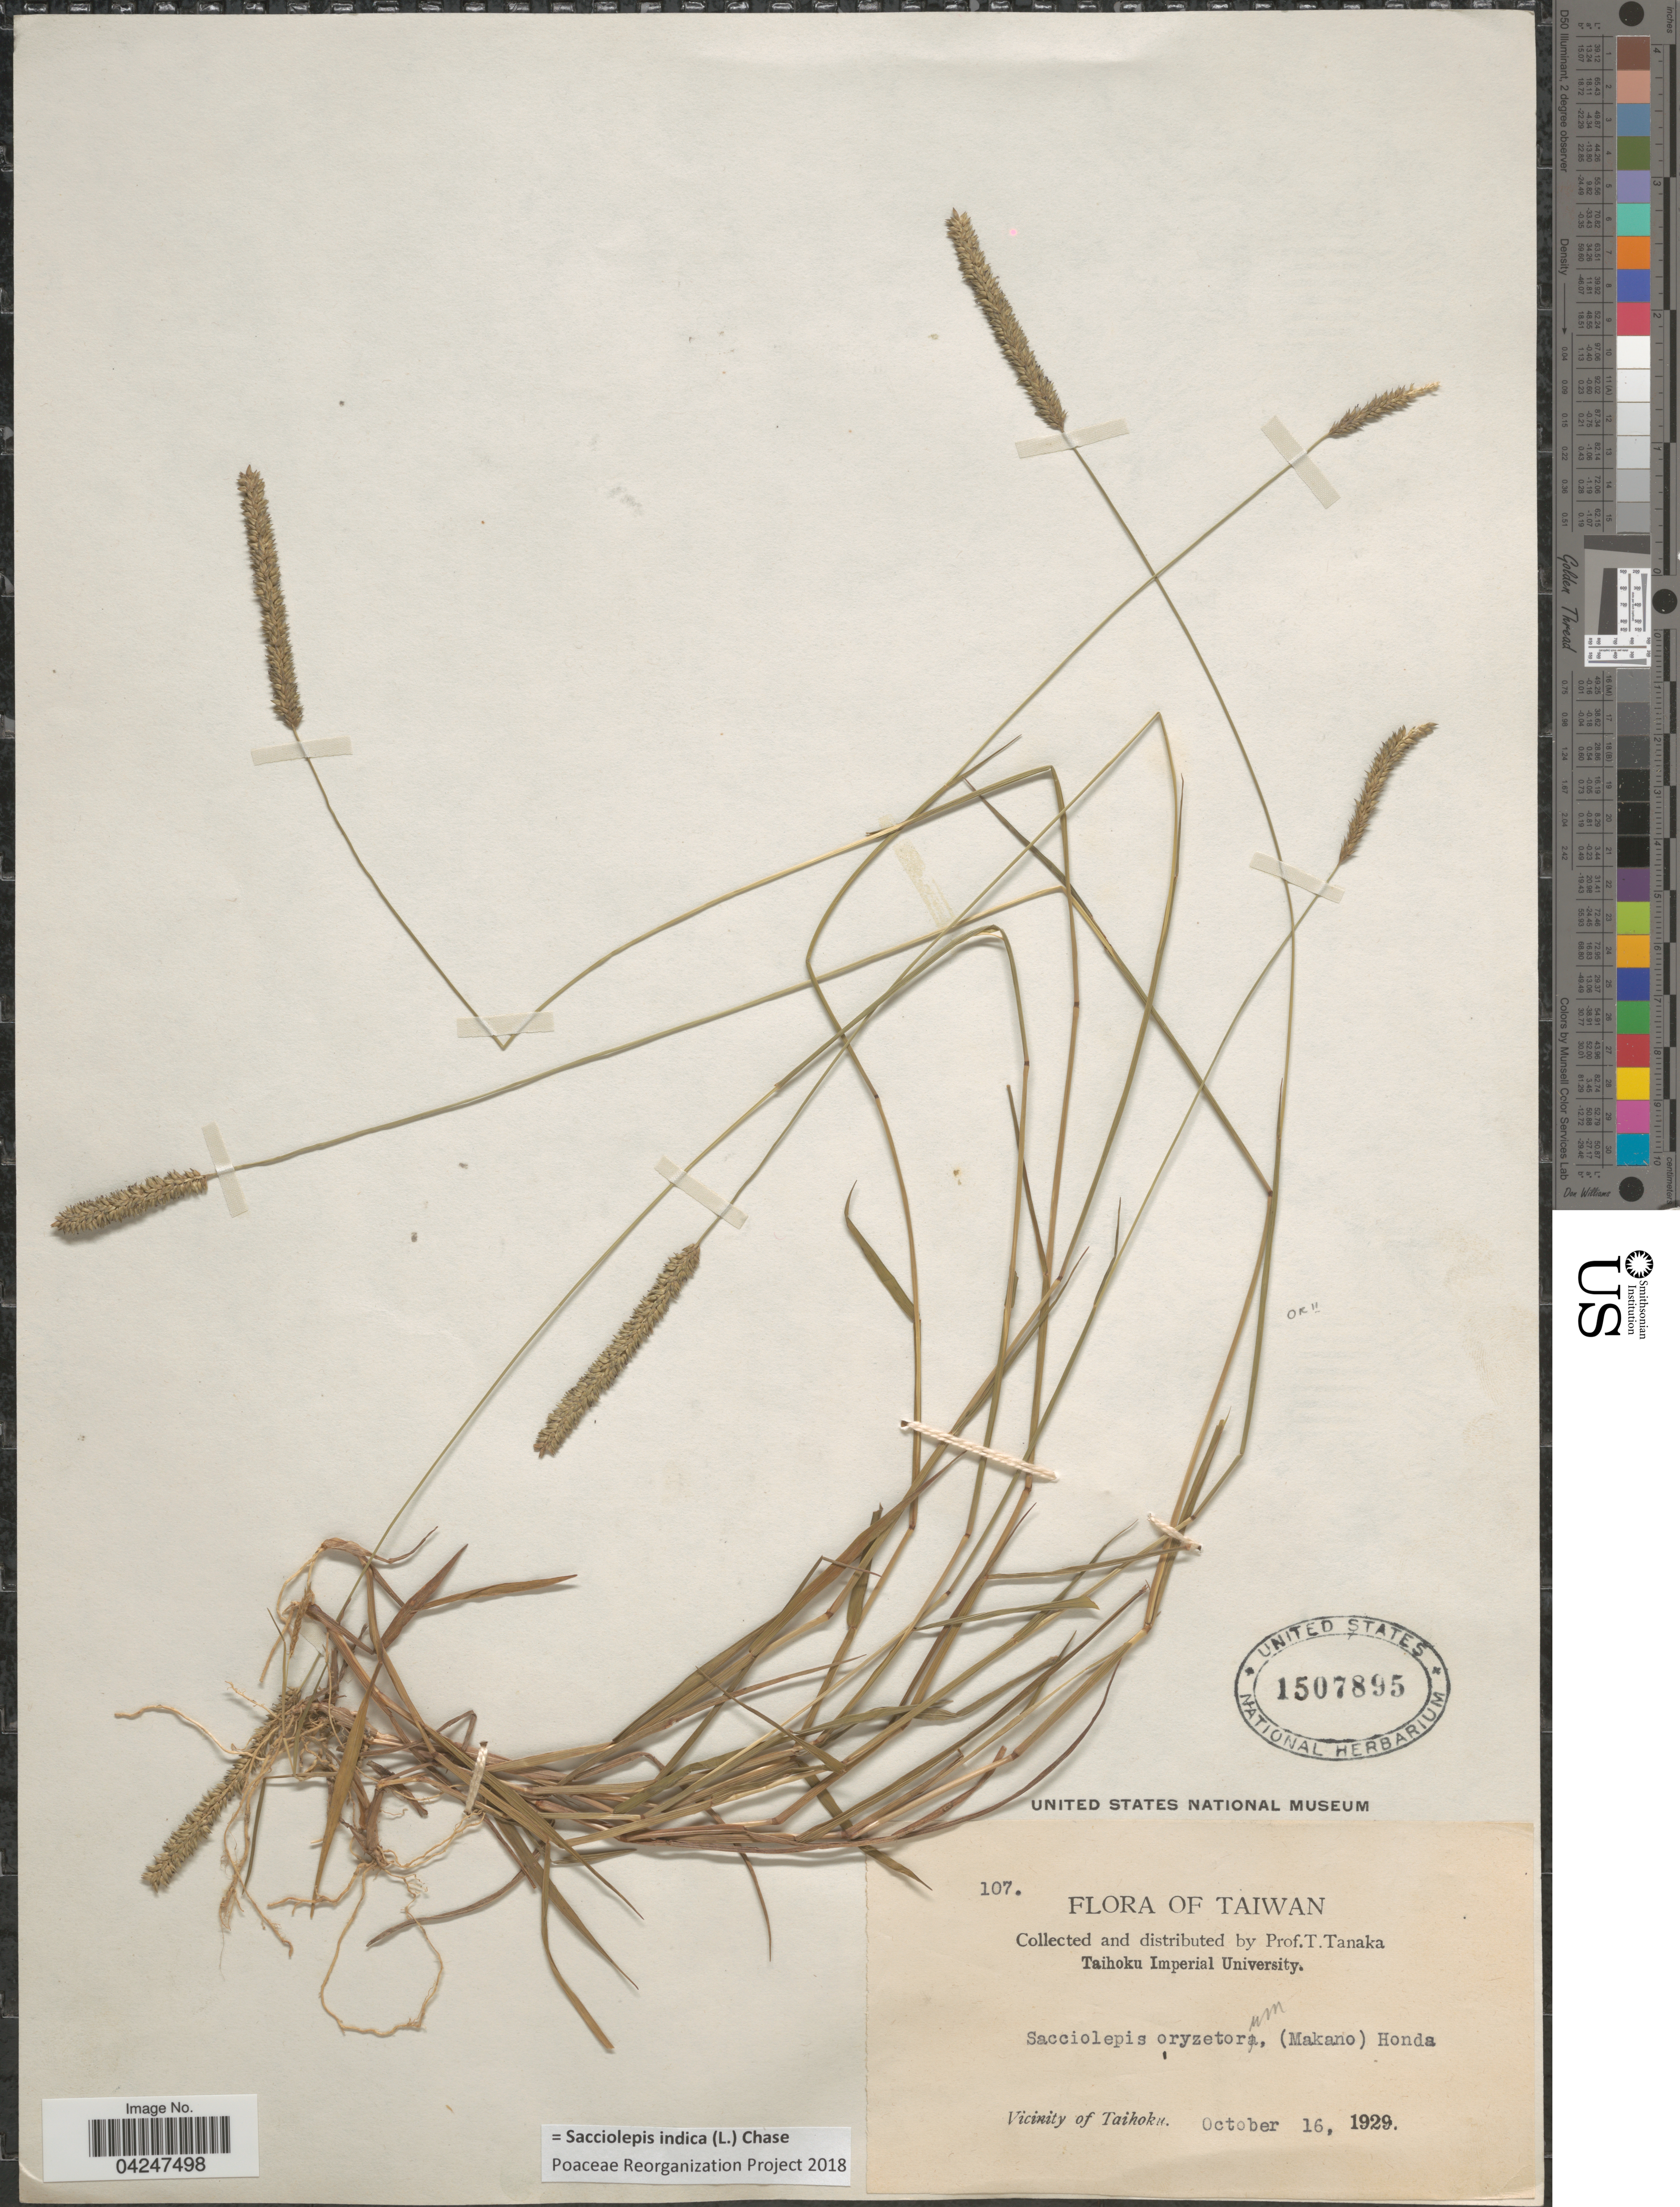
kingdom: Plantae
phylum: Tracheophyta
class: Liliopsida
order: Poales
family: Poaceae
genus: Sacciolepis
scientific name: Sacciolepis indica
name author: (L.) Chase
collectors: T. Tanaka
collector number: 107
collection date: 1929-10-16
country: Taiwan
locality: Vicinity of Taihoku.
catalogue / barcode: US 1507895